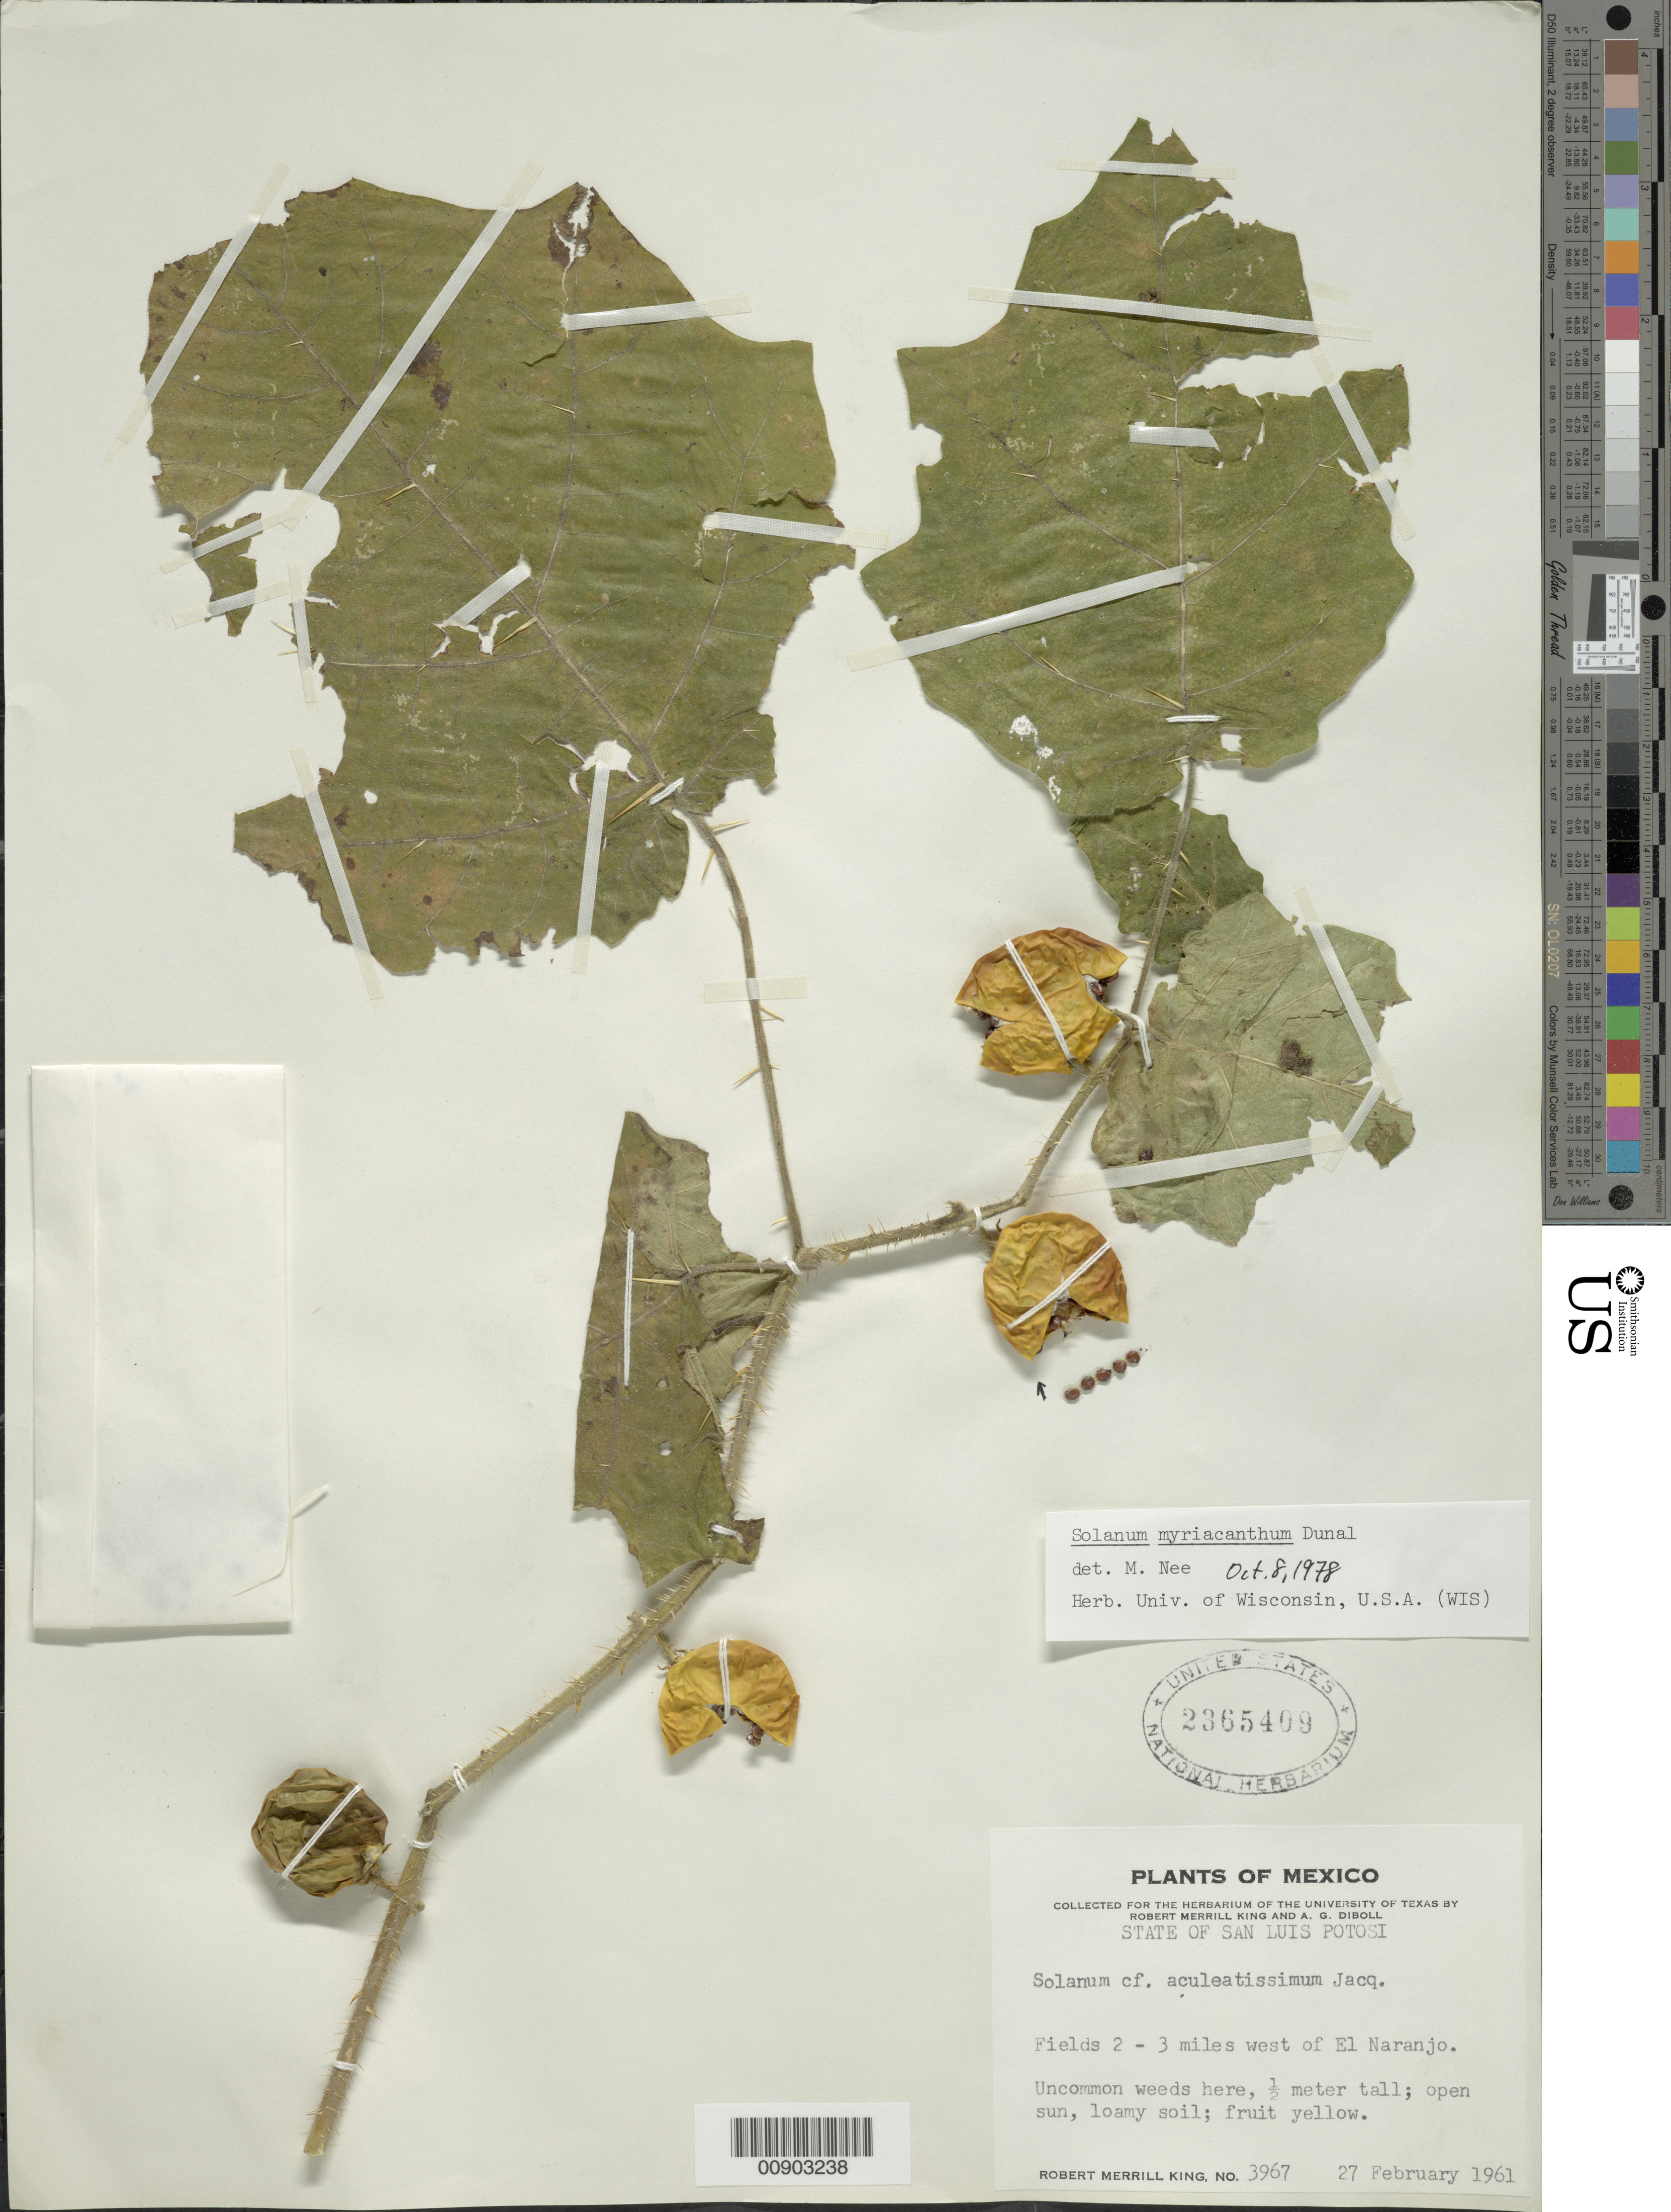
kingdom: Plantae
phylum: Tracheophyta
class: Magnoliopsida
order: Solanales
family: Solanaceae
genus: Solanum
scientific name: Solanum myriacanthum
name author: Dunal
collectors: R. M. King & A. Diboll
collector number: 3967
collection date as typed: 27 Feb 1961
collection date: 1961-02-27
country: Mexico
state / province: San Luis Potosí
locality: Fields 2-3 miles west of El Naranjo, San Luis Potosí.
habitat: Open sun, loamy soil.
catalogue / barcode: US 2365409